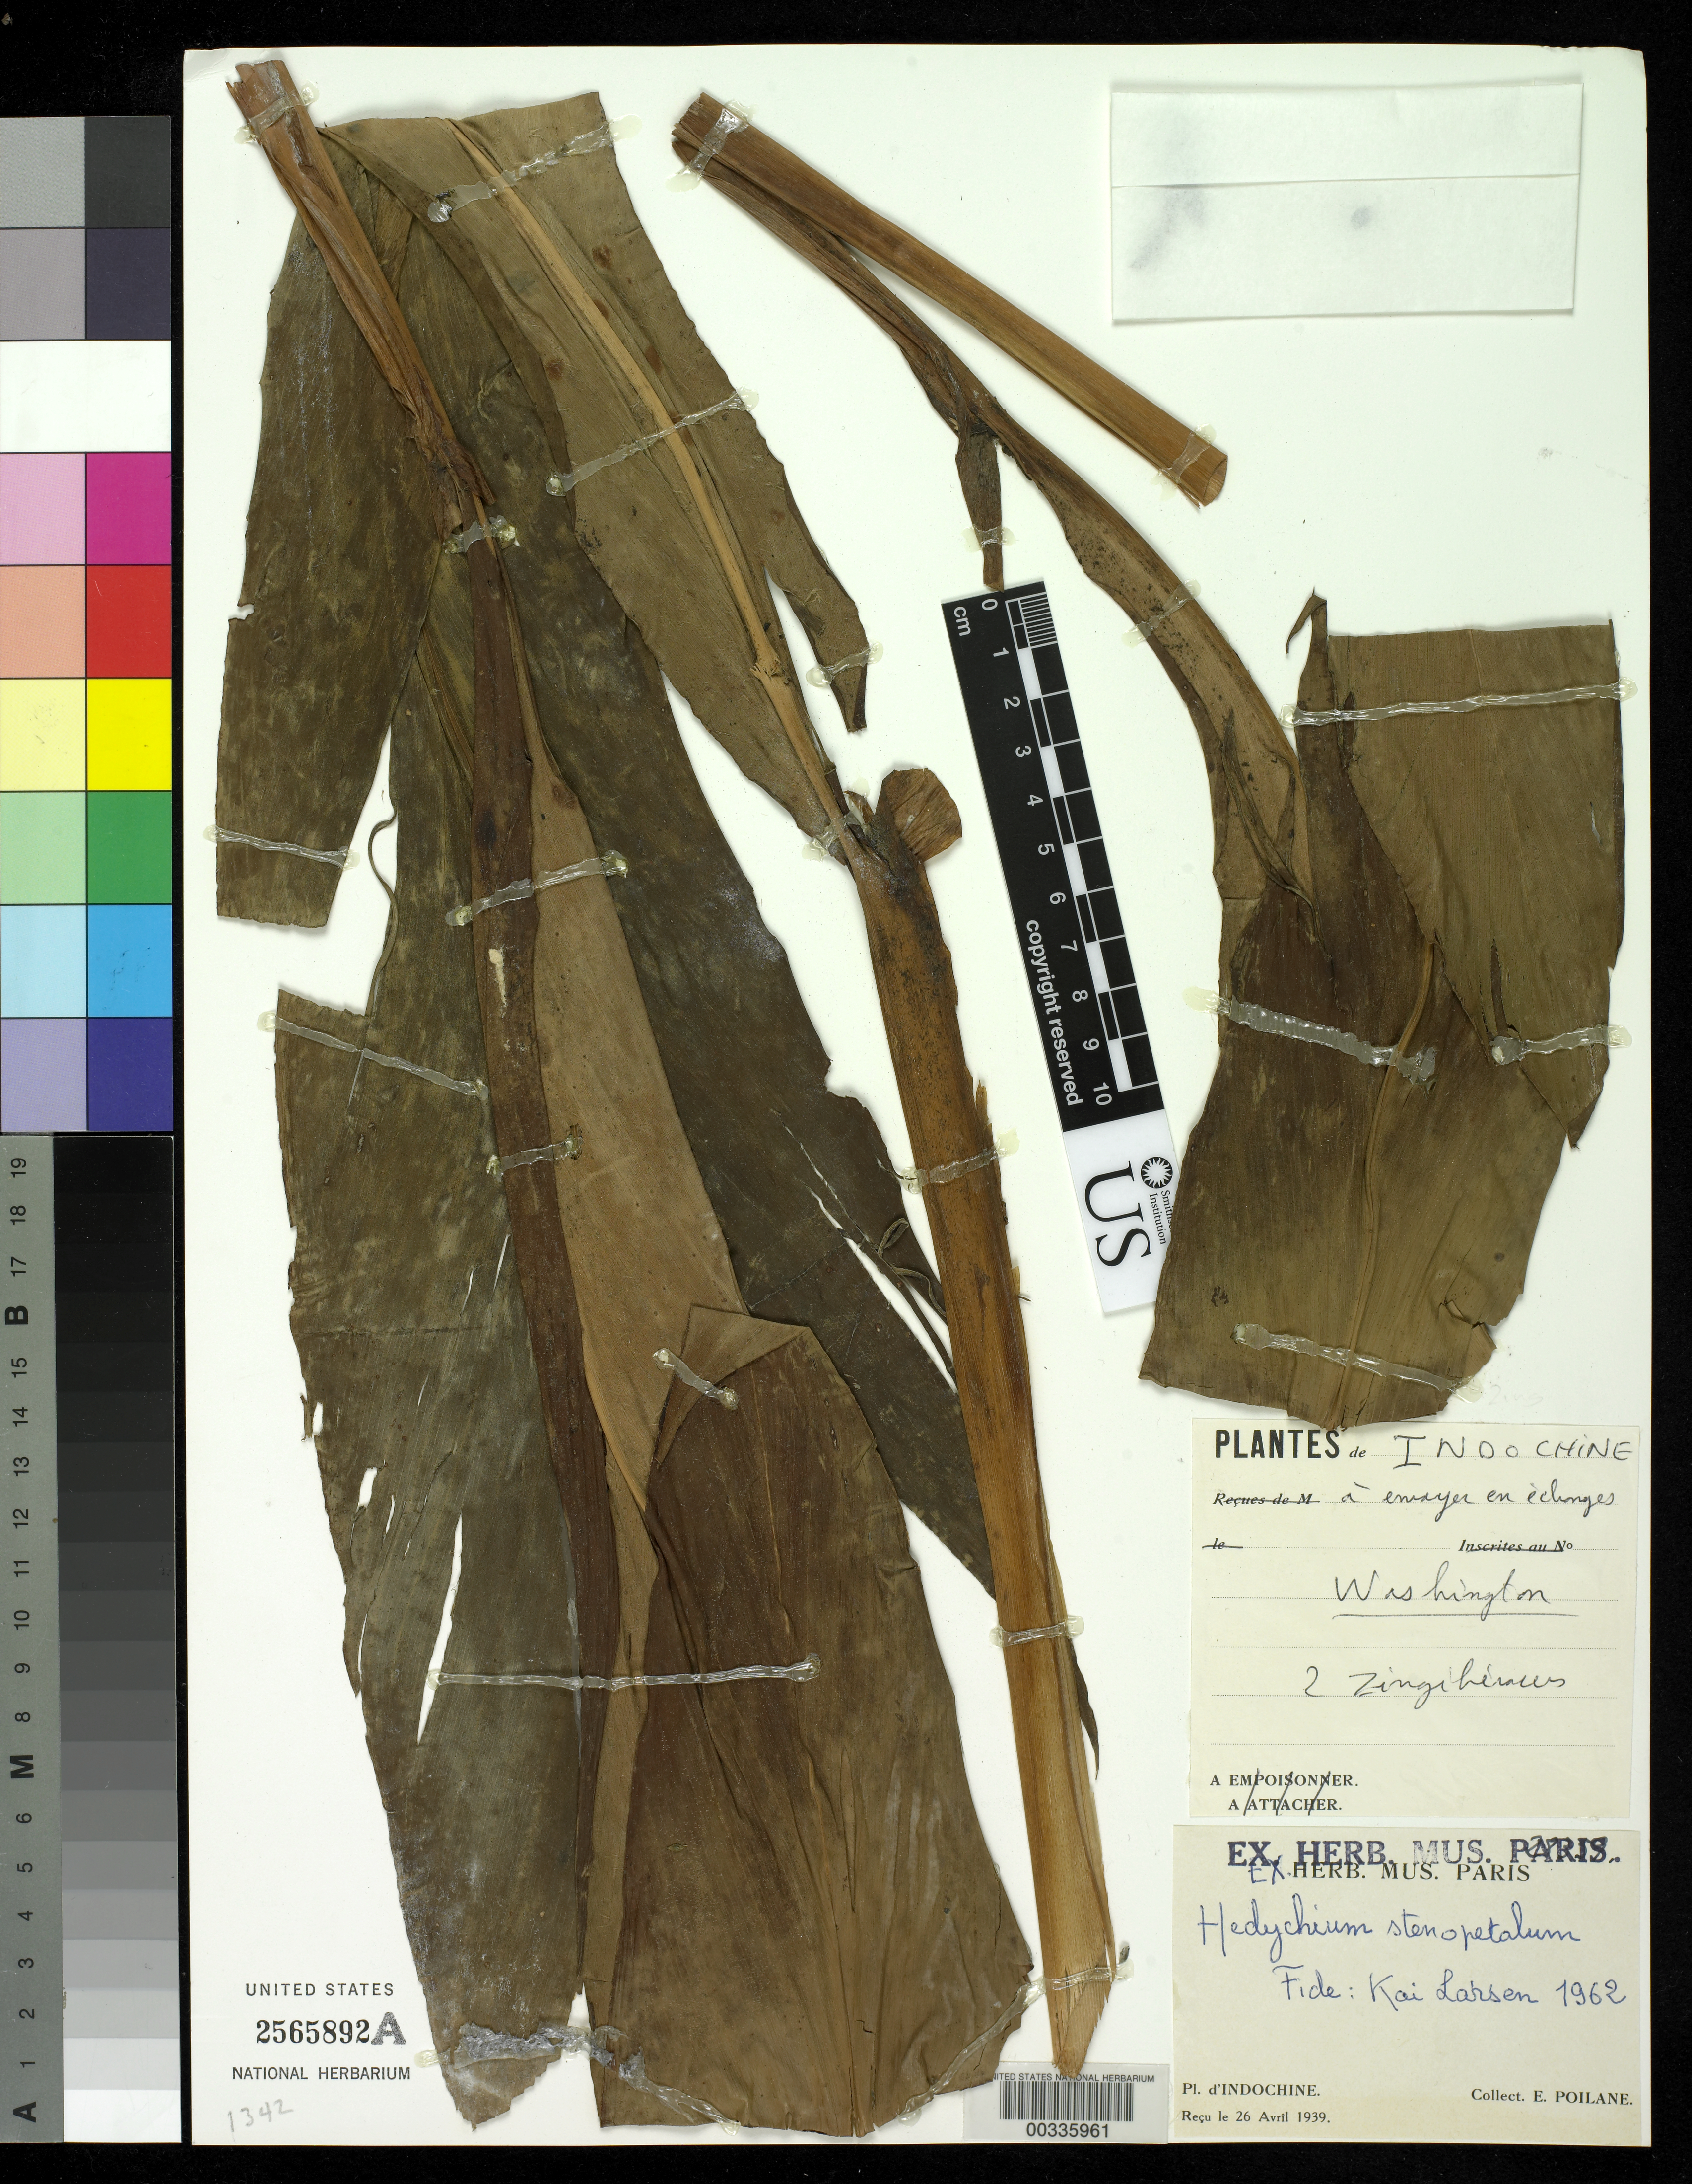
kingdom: Plantae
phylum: Tracheophyta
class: Liliopsida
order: Zingiberales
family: Zingiberaceae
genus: Hedychium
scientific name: Hedychium stenopetalum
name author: Lodd.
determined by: Larsen, K.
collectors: E. Poilane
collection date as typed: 26 Apr 1939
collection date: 1939-04-26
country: Laos / Vietnam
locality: Plantes de Indochina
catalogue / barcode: US 2565892A